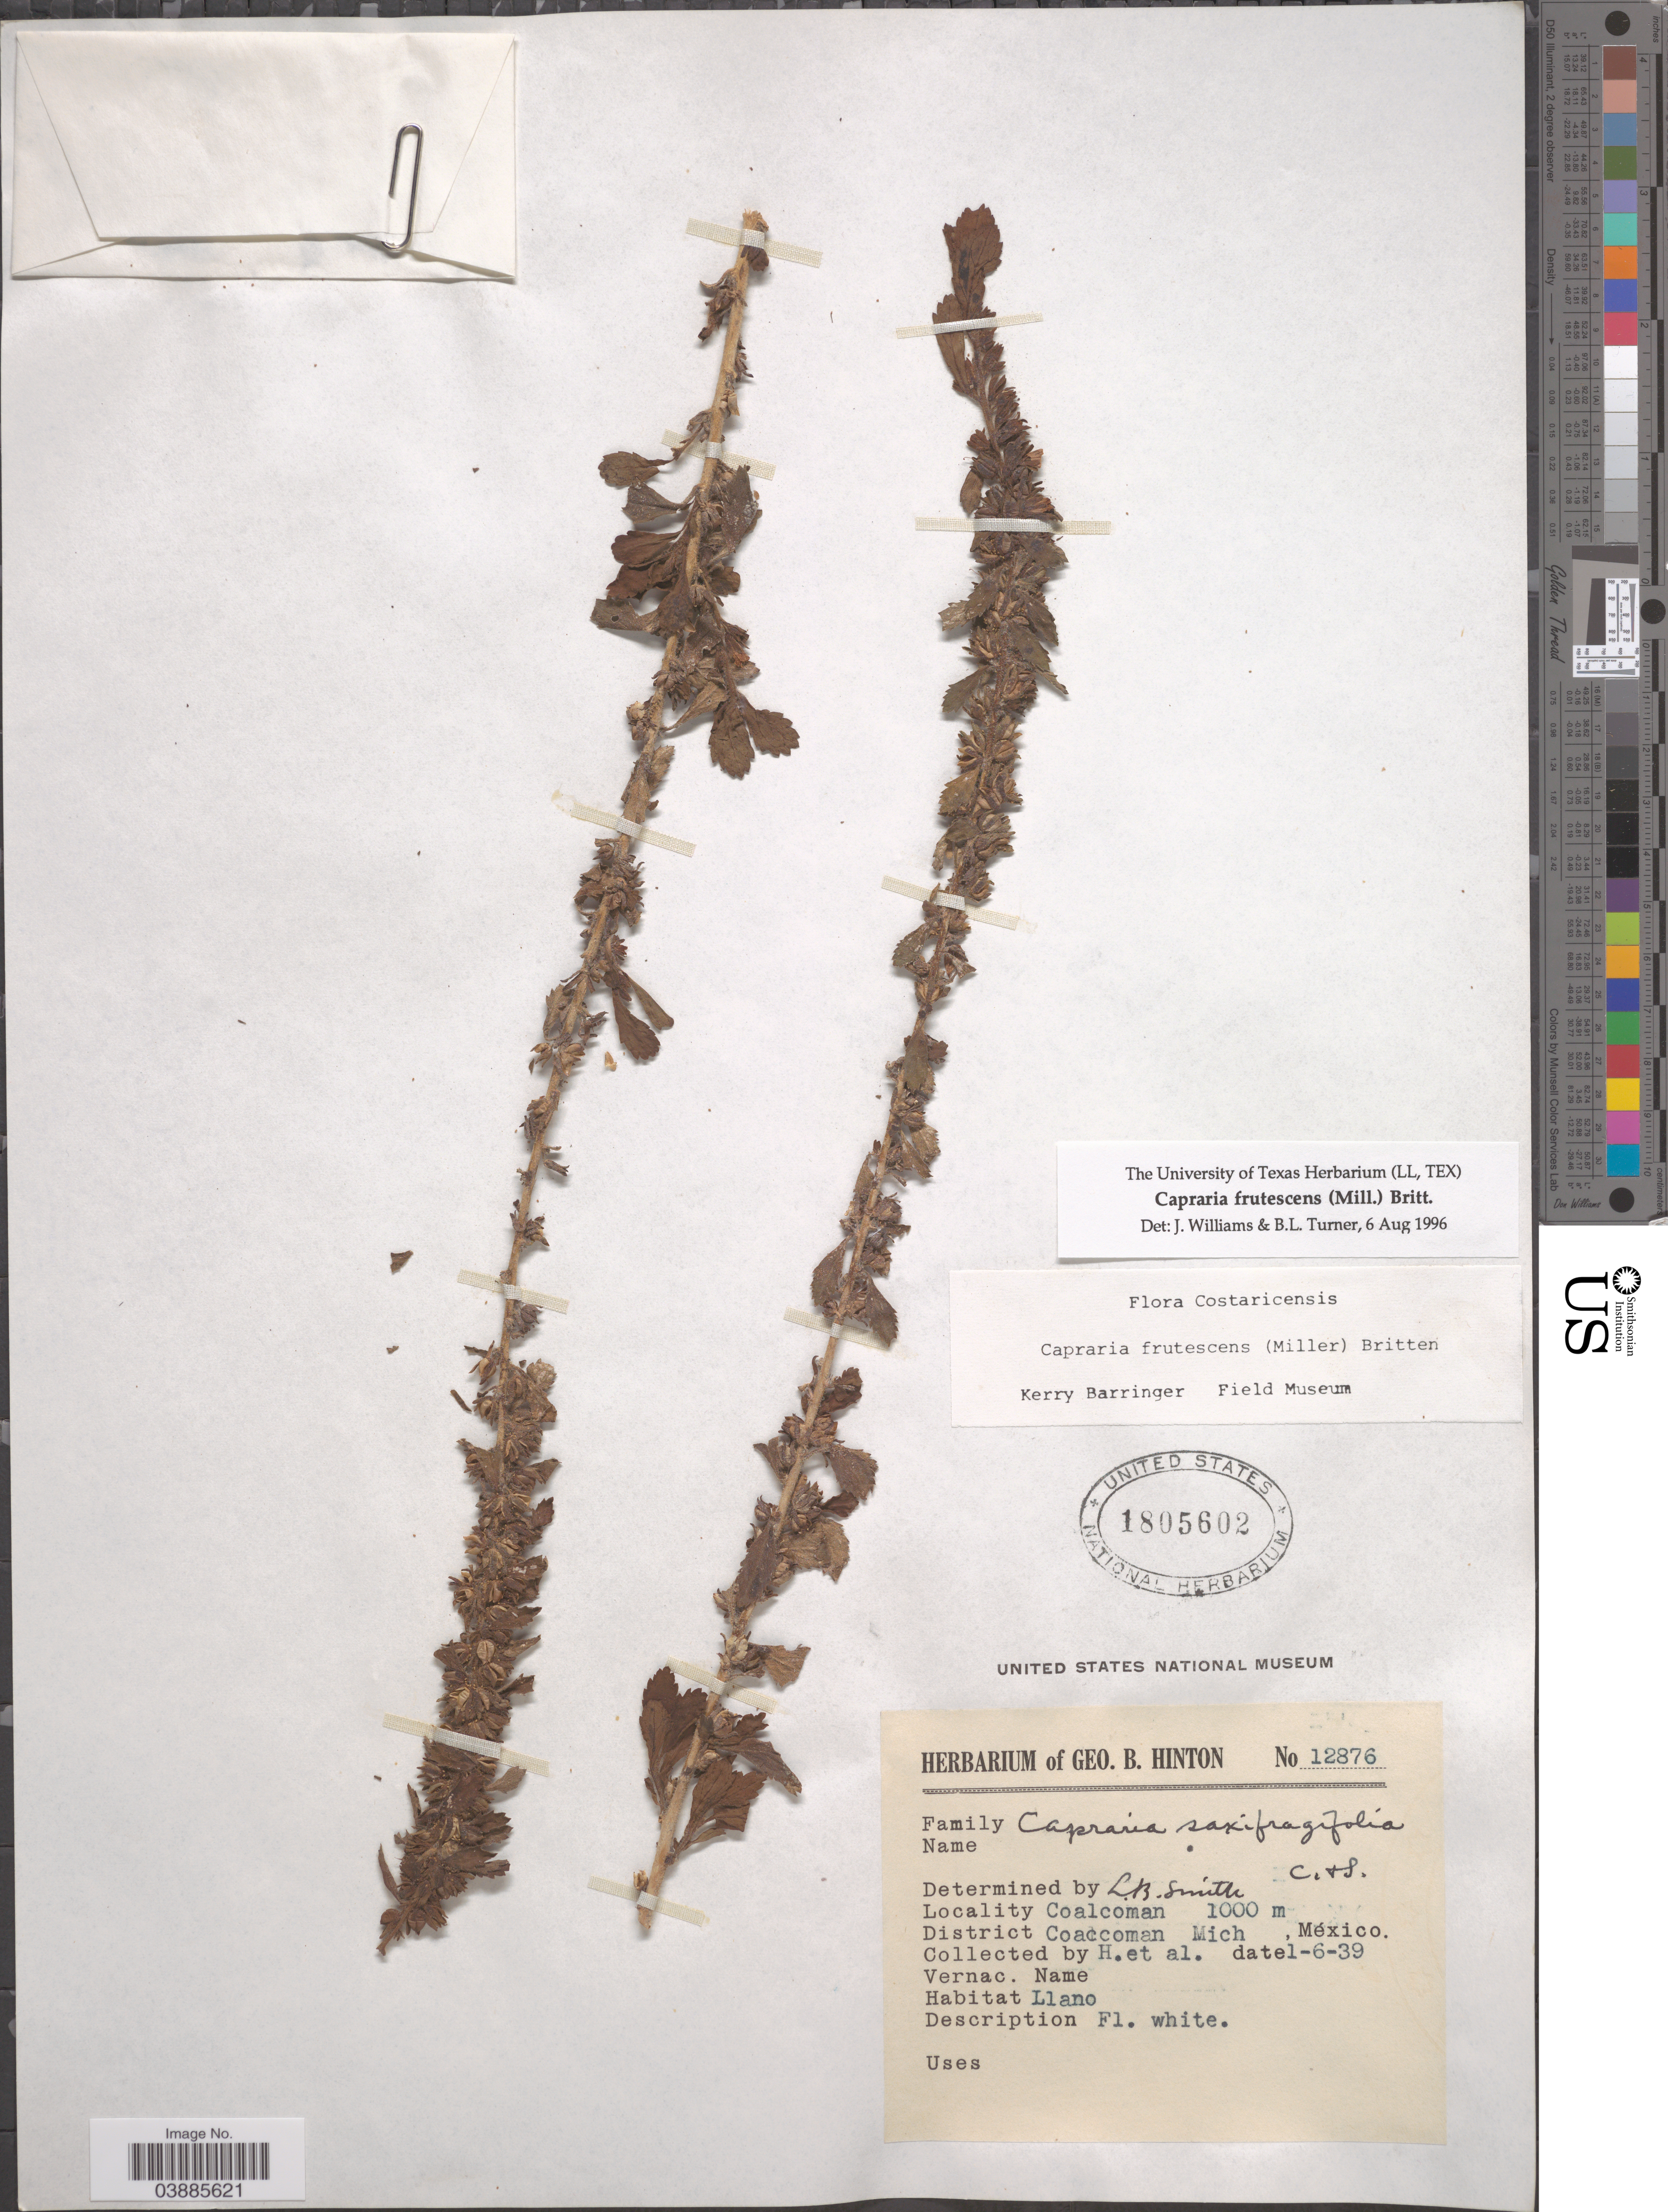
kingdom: Plantae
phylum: Tracheophyta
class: Magnoliopsida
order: Lamiales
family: Scrophulariaceae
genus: Capraria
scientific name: Capraria frutescens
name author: (Mill.) Britton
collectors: G. B. Hinton & et al.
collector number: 12876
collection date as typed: Transcribed d/m/y: 1/6/39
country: Mexico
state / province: Michoacán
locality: Coalcoman. District Coalcoman.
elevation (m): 1000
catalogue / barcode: US 1805602